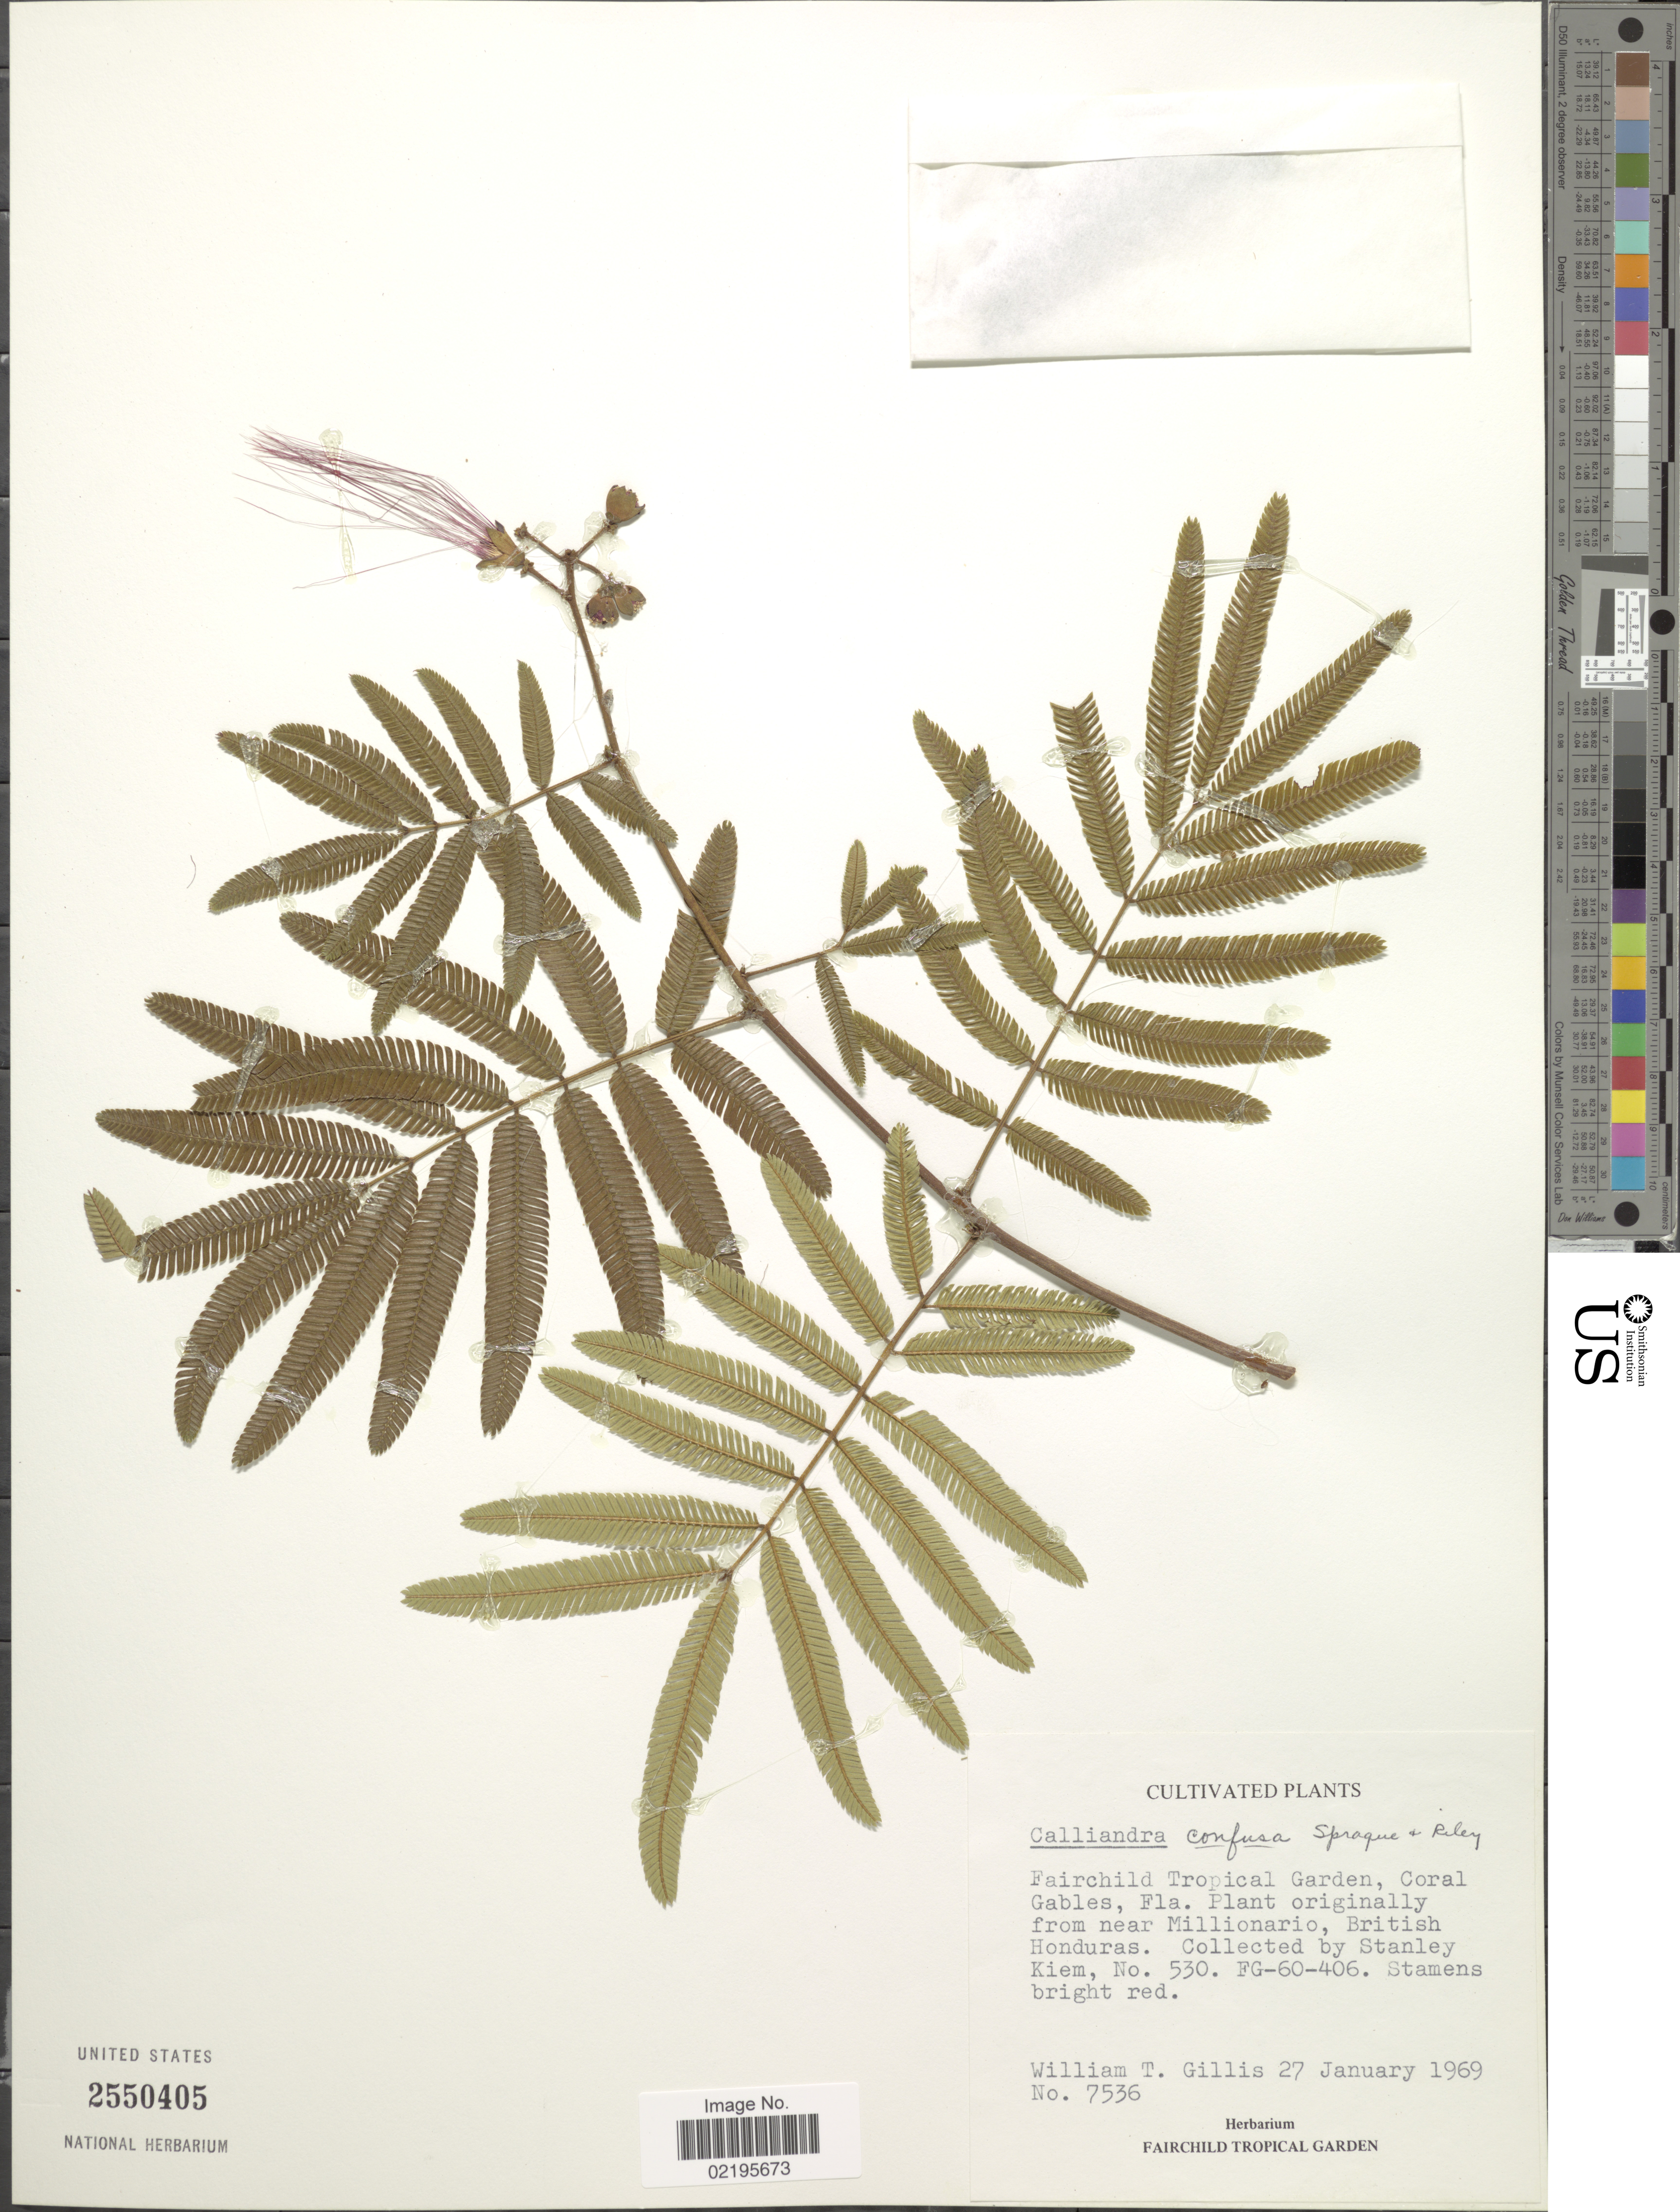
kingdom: Plantae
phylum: Tracheophyta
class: Magnoliopsida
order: Fabales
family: Fabaceae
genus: Calliandra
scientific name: Calliandra confusa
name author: Sprague & L. Riley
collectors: W. T. Gillis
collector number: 7536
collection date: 1969-01-27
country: Bahamas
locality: Fairchild Tropical Garden, Coral Gables, Fla.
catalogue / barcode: US 2550405